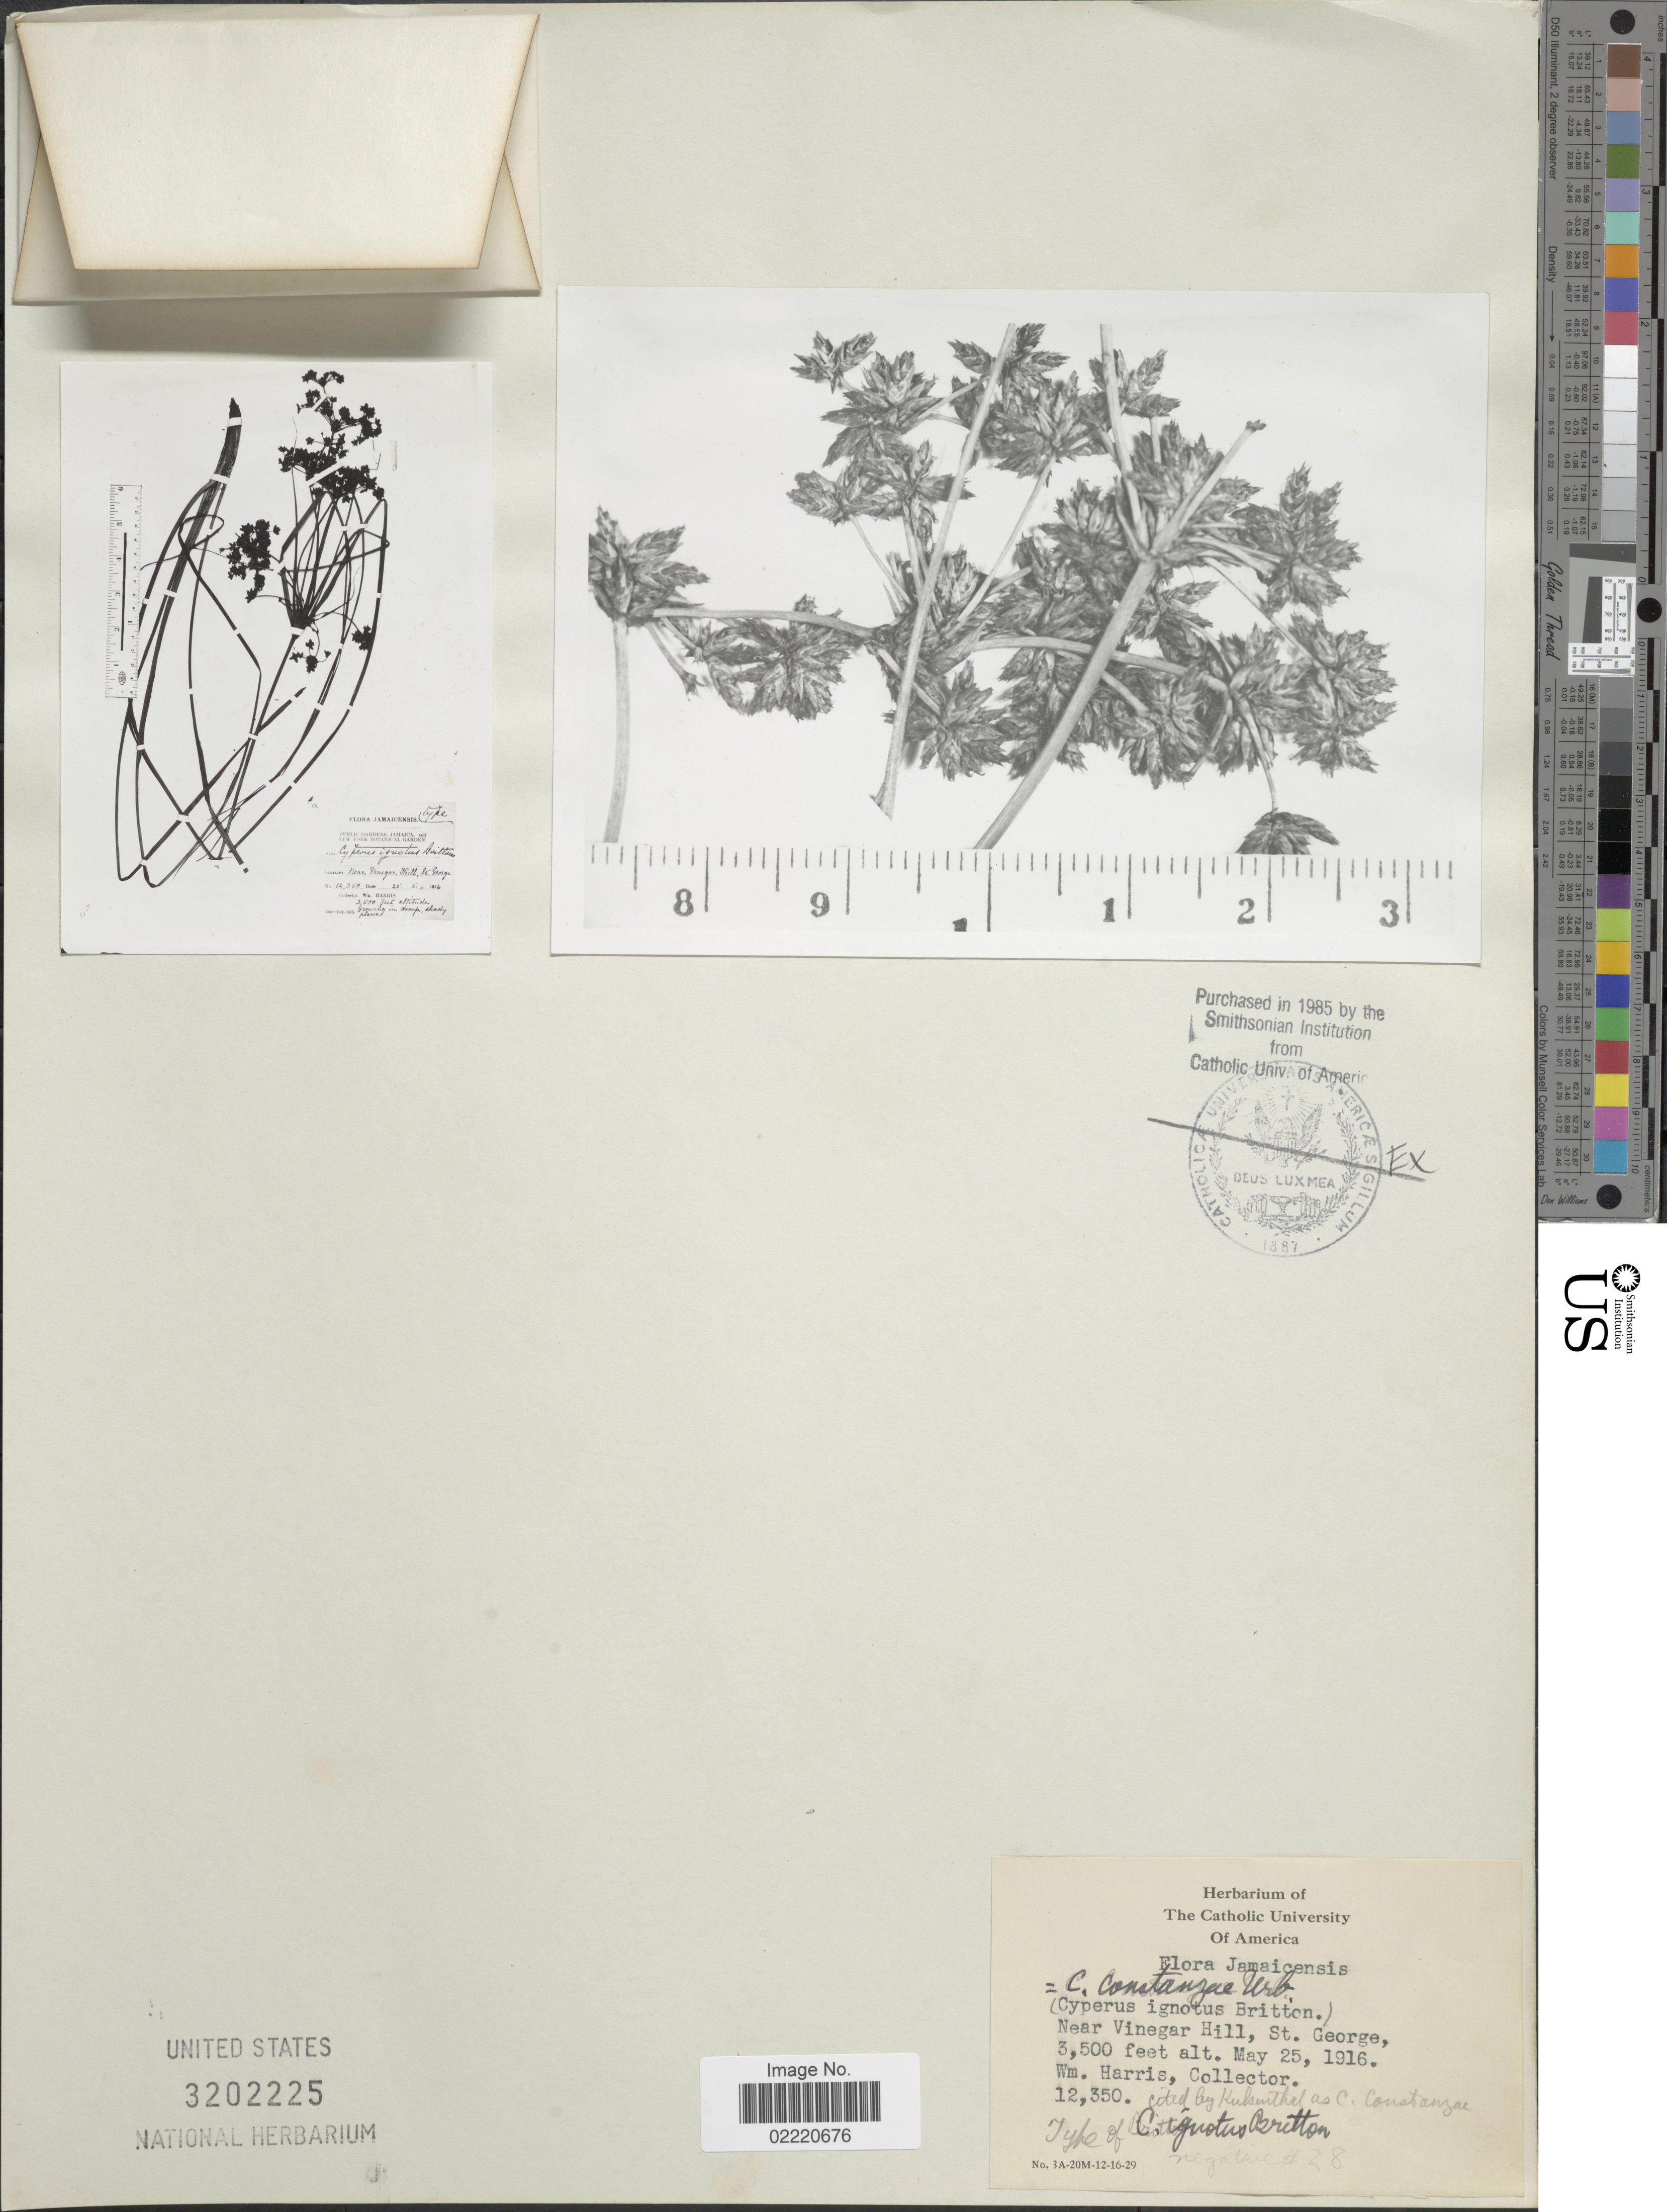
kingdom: Plantae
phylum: Tracheophyta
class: Liliopsida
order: Poales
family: Cyperaceae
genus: Cyperus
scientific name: Cyperus constanzae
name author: Urb.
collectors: W. H. Harris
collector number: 12350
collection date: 1916-05-25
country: Jamaica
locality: Jamaicenis, Near Vinegar Hill, St. George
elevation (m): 1067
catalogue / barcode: US 3202225